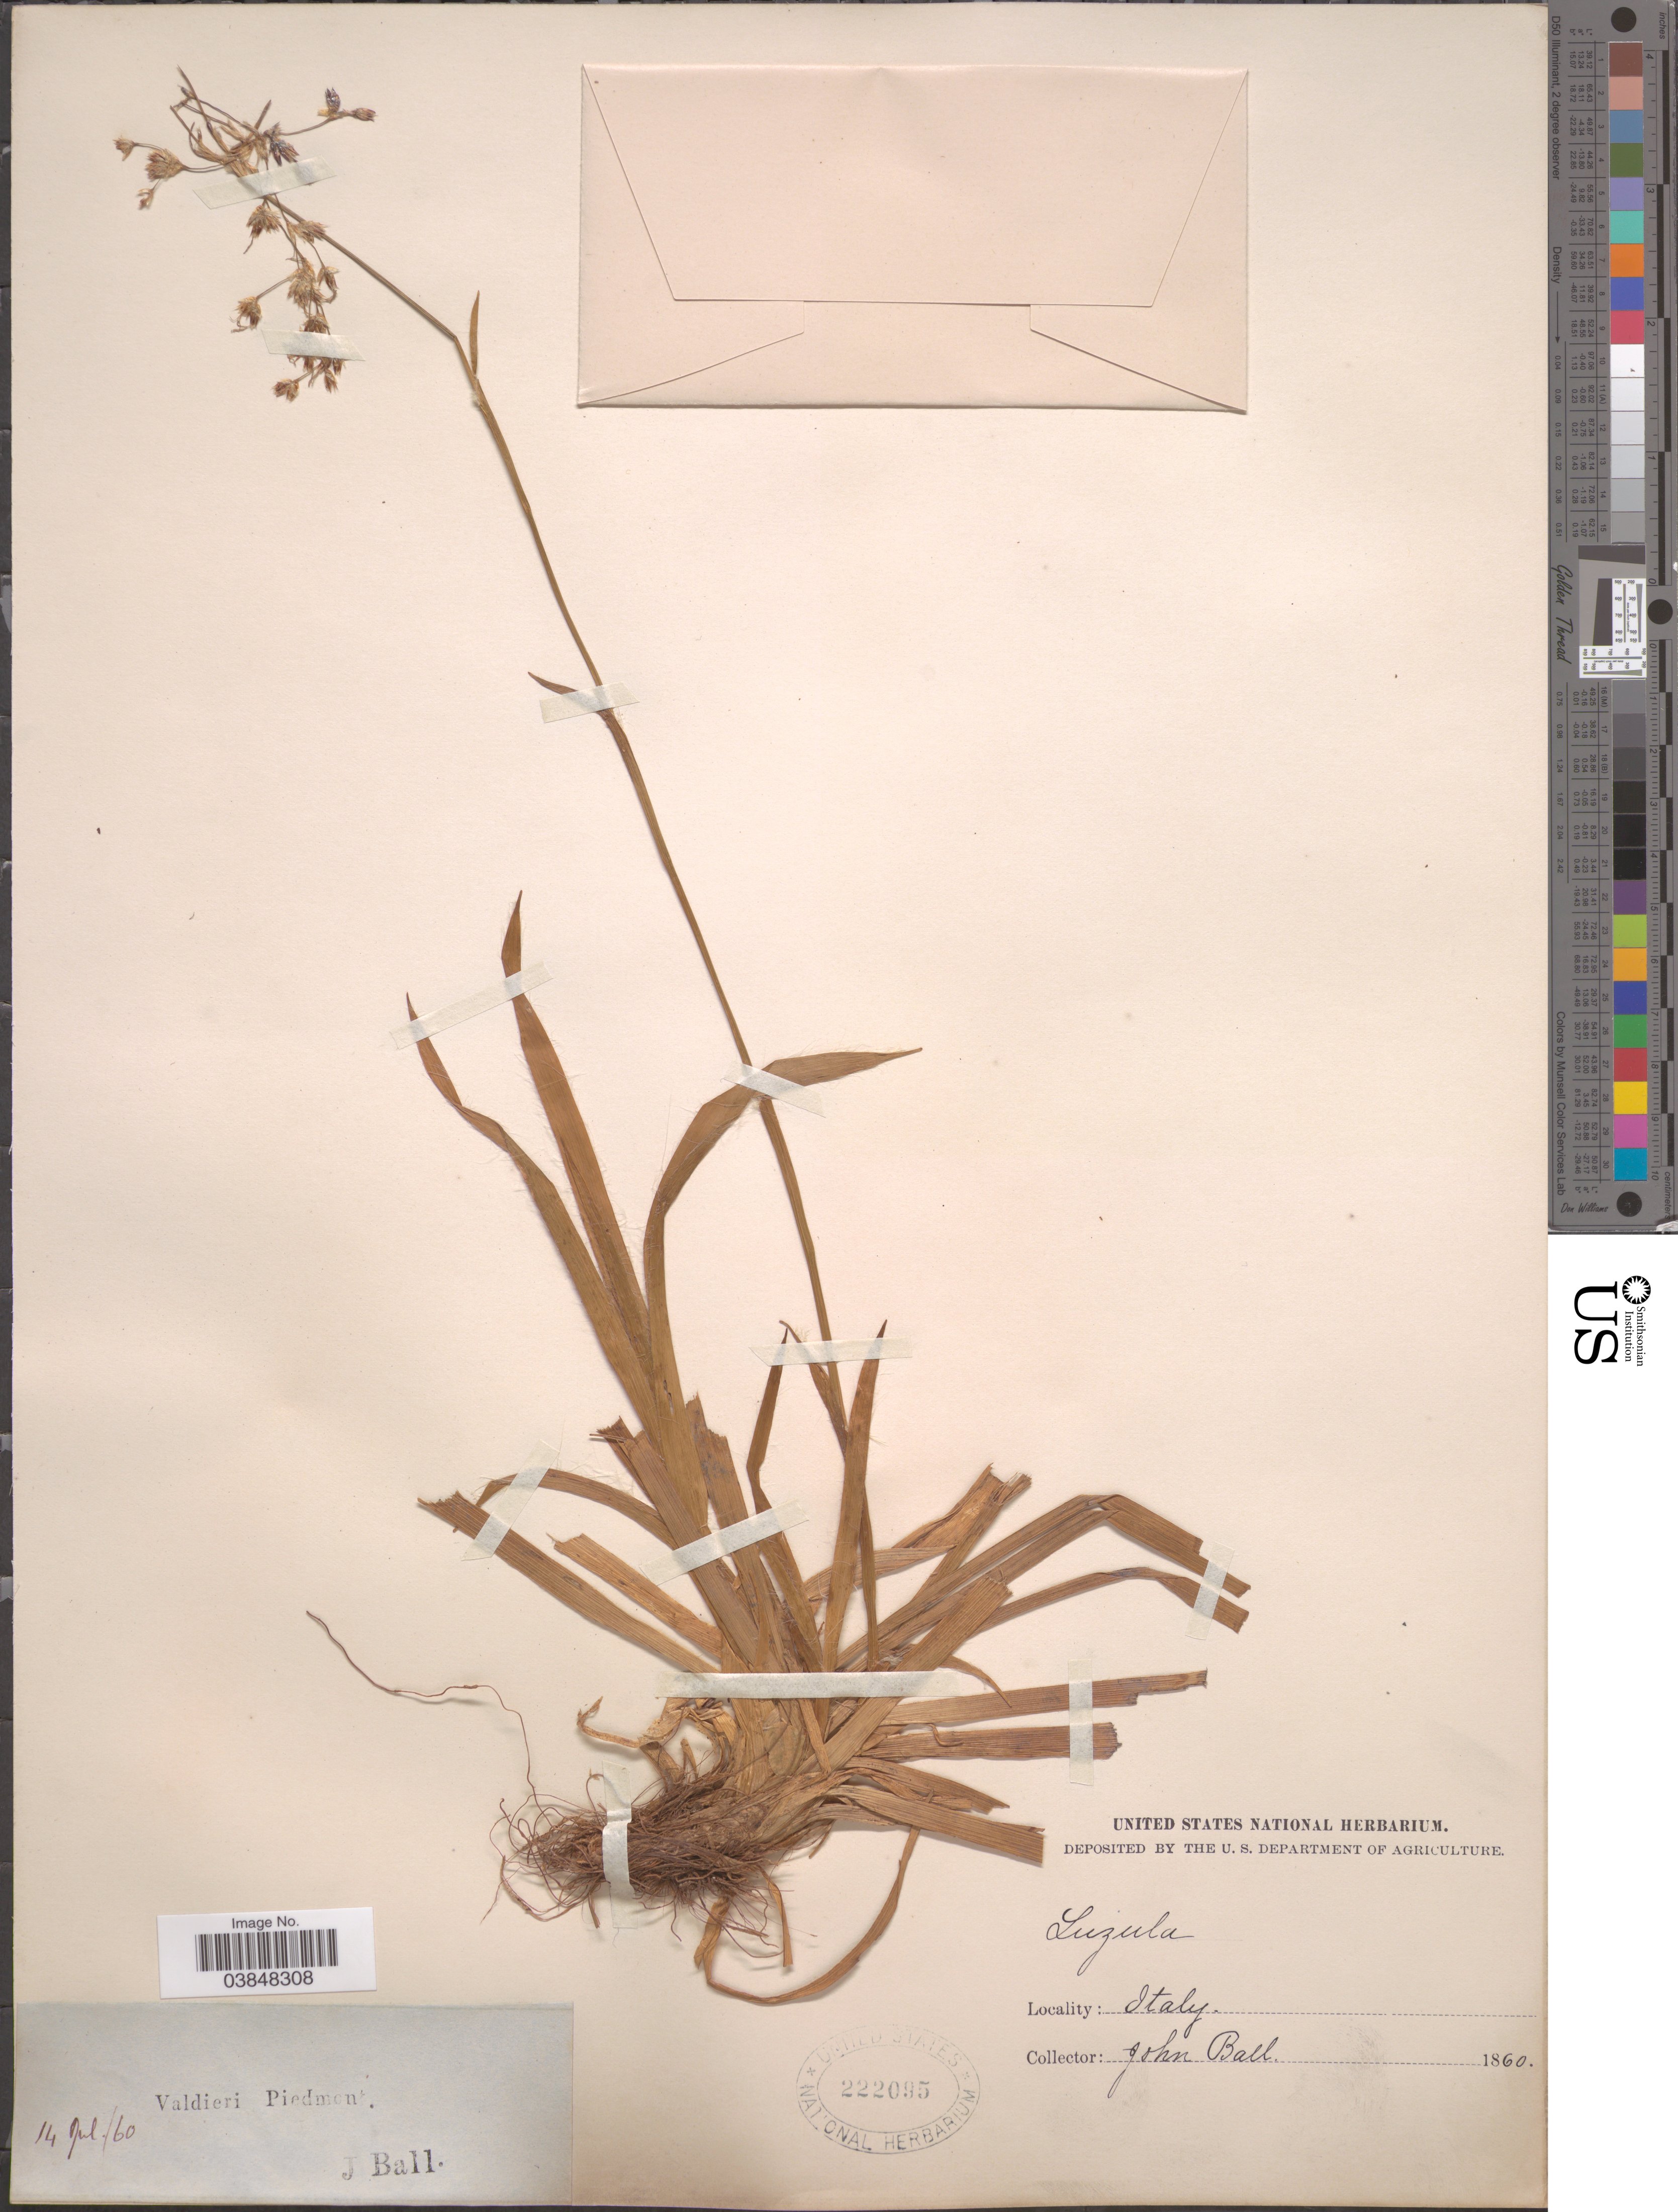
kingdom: Plantae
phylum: Tracheophyta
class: Liliopsida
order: Poales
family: Juncaceae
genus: Luzula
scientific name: Luzula sp.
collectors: J. Ball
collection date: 1860-07-14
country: Italy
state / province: Piedmont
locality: Valdieri Piedmont.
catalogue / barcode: US 222095